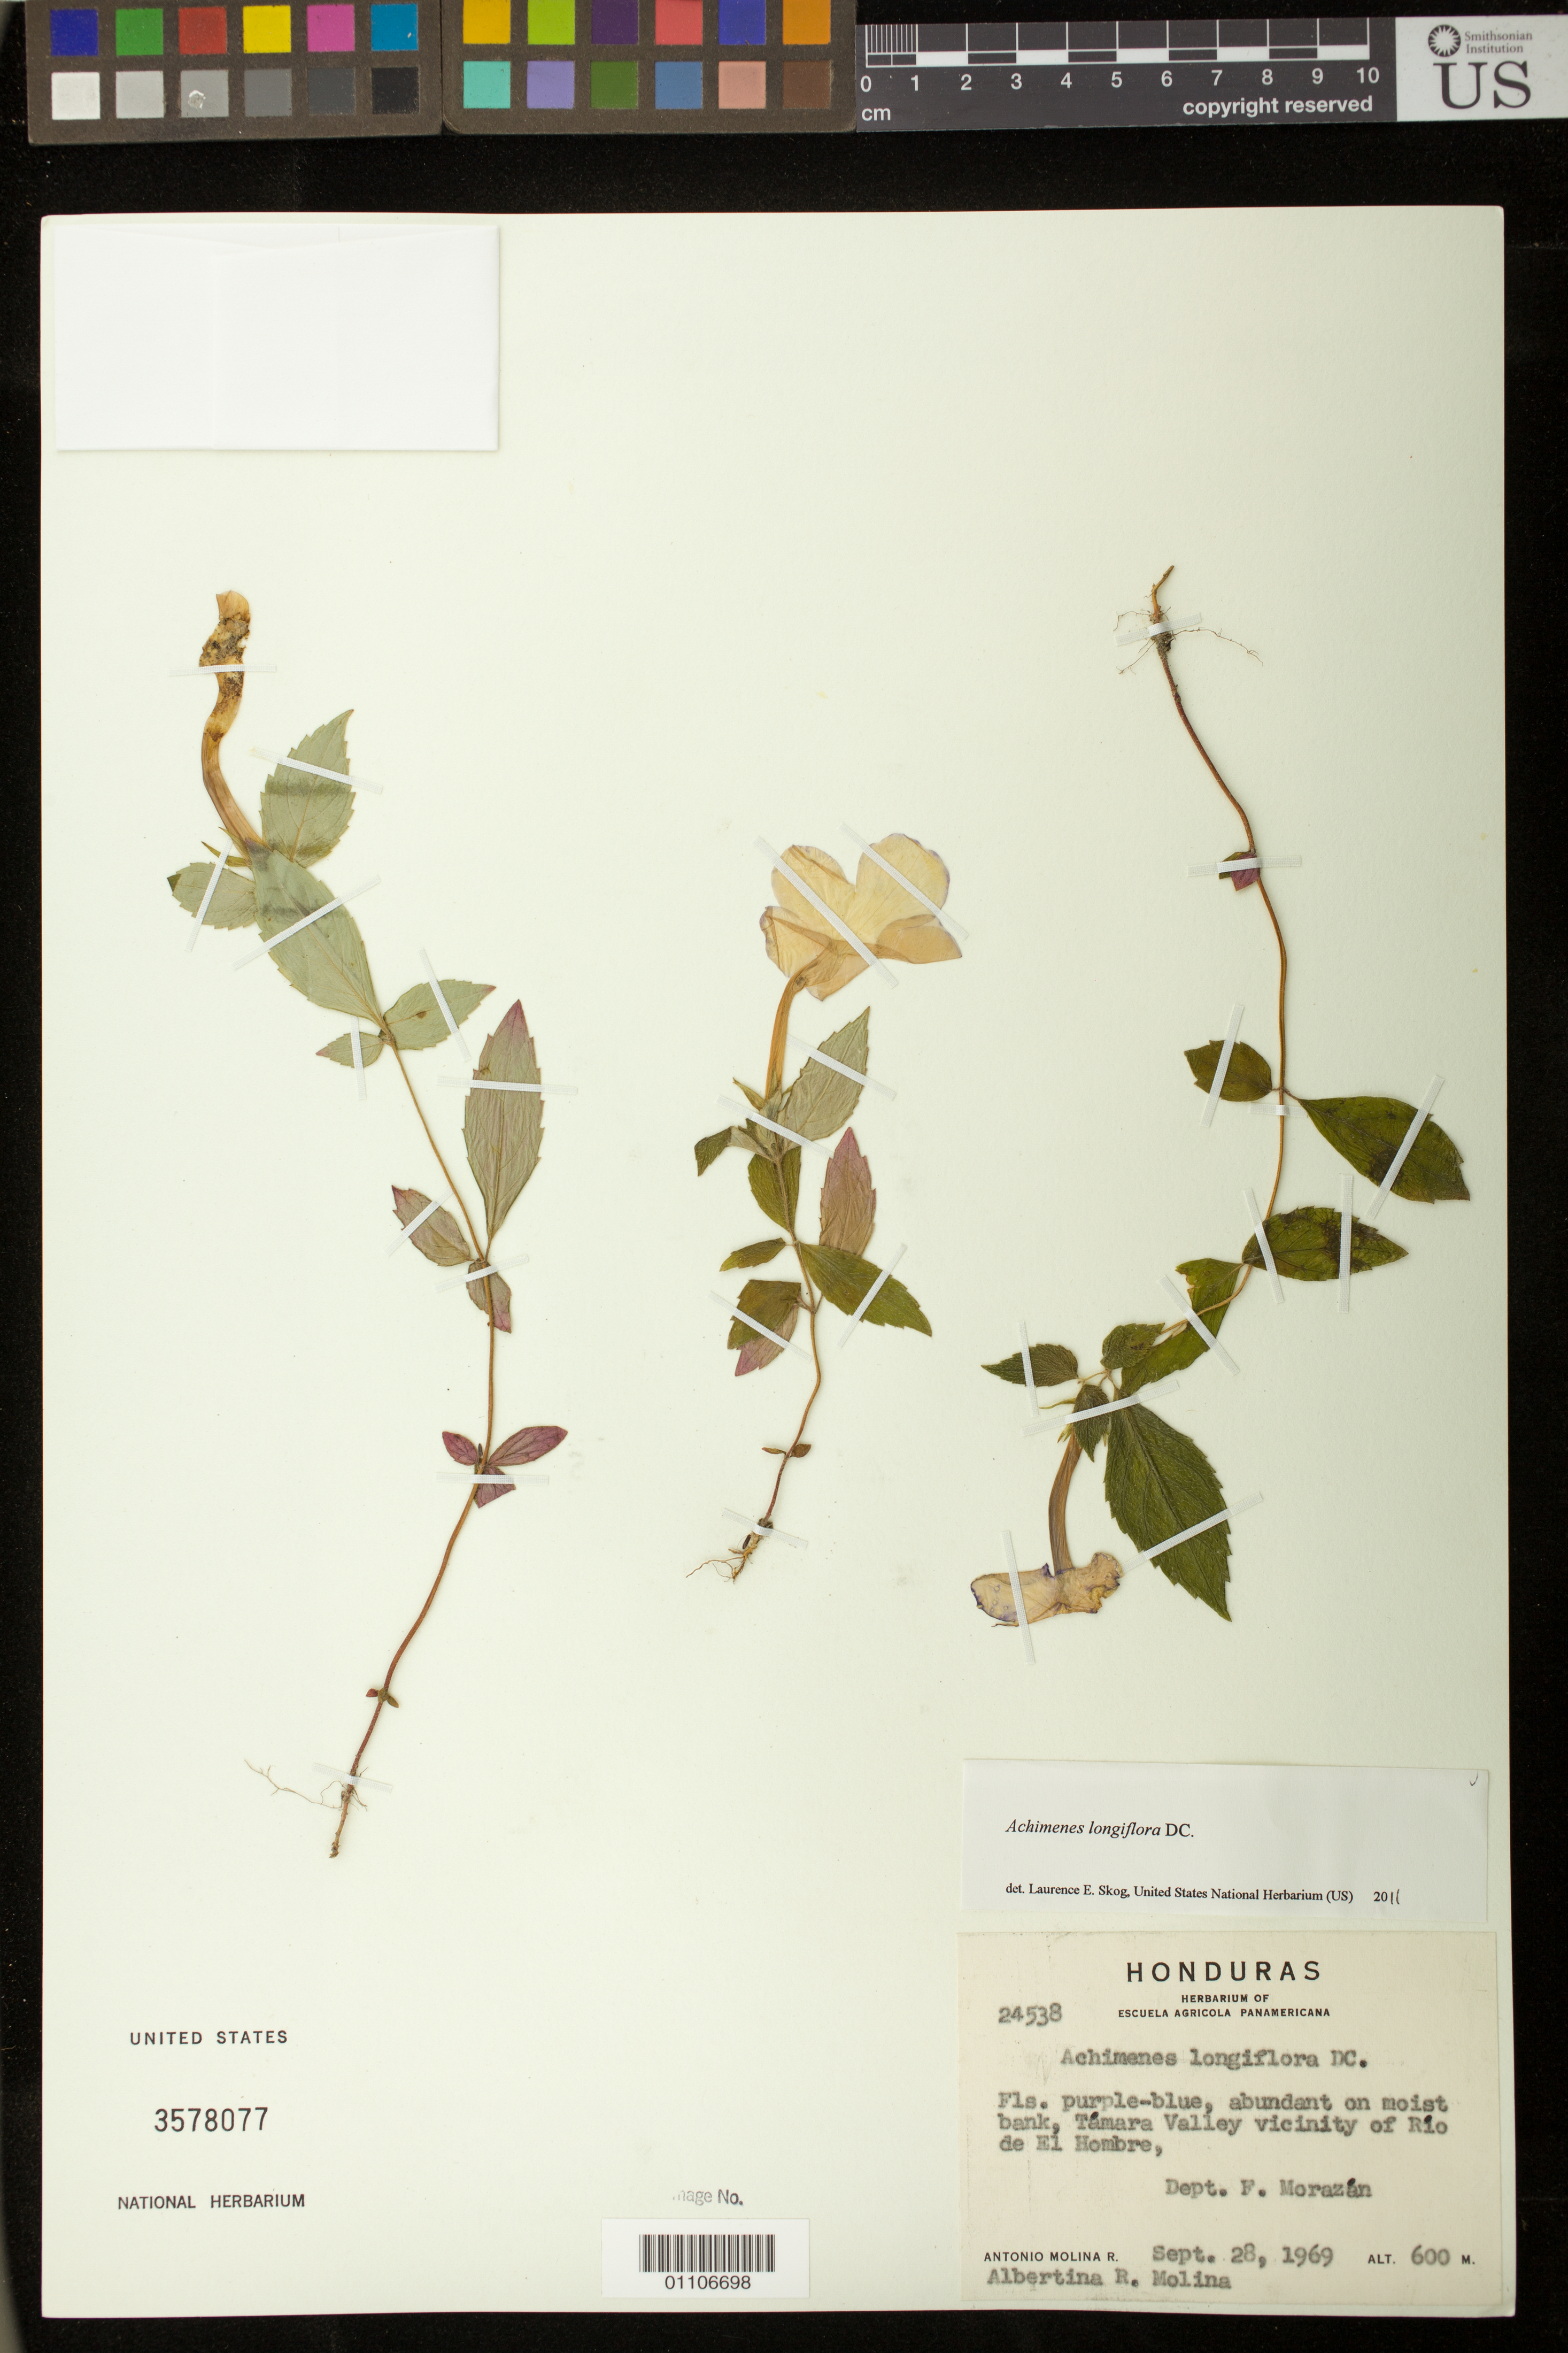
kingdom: Plantae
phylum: Tracheophyta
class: Magnoliopsida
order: Lamiales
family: Gesneriaceae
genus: Achimenes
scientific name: Achimenes longiflora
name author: DC.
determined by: Skog, Laurence E.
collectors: A. R. Molina & A. R. Molina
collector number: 24538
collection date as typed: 28 Sep 1969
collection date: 1969-09-28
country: Honduras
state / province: Fco. Morazán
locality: Tamara Valley vicinity of the Rio de El Hombre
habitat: Abundant on moist bank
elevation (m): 600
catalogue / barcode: US 3578077